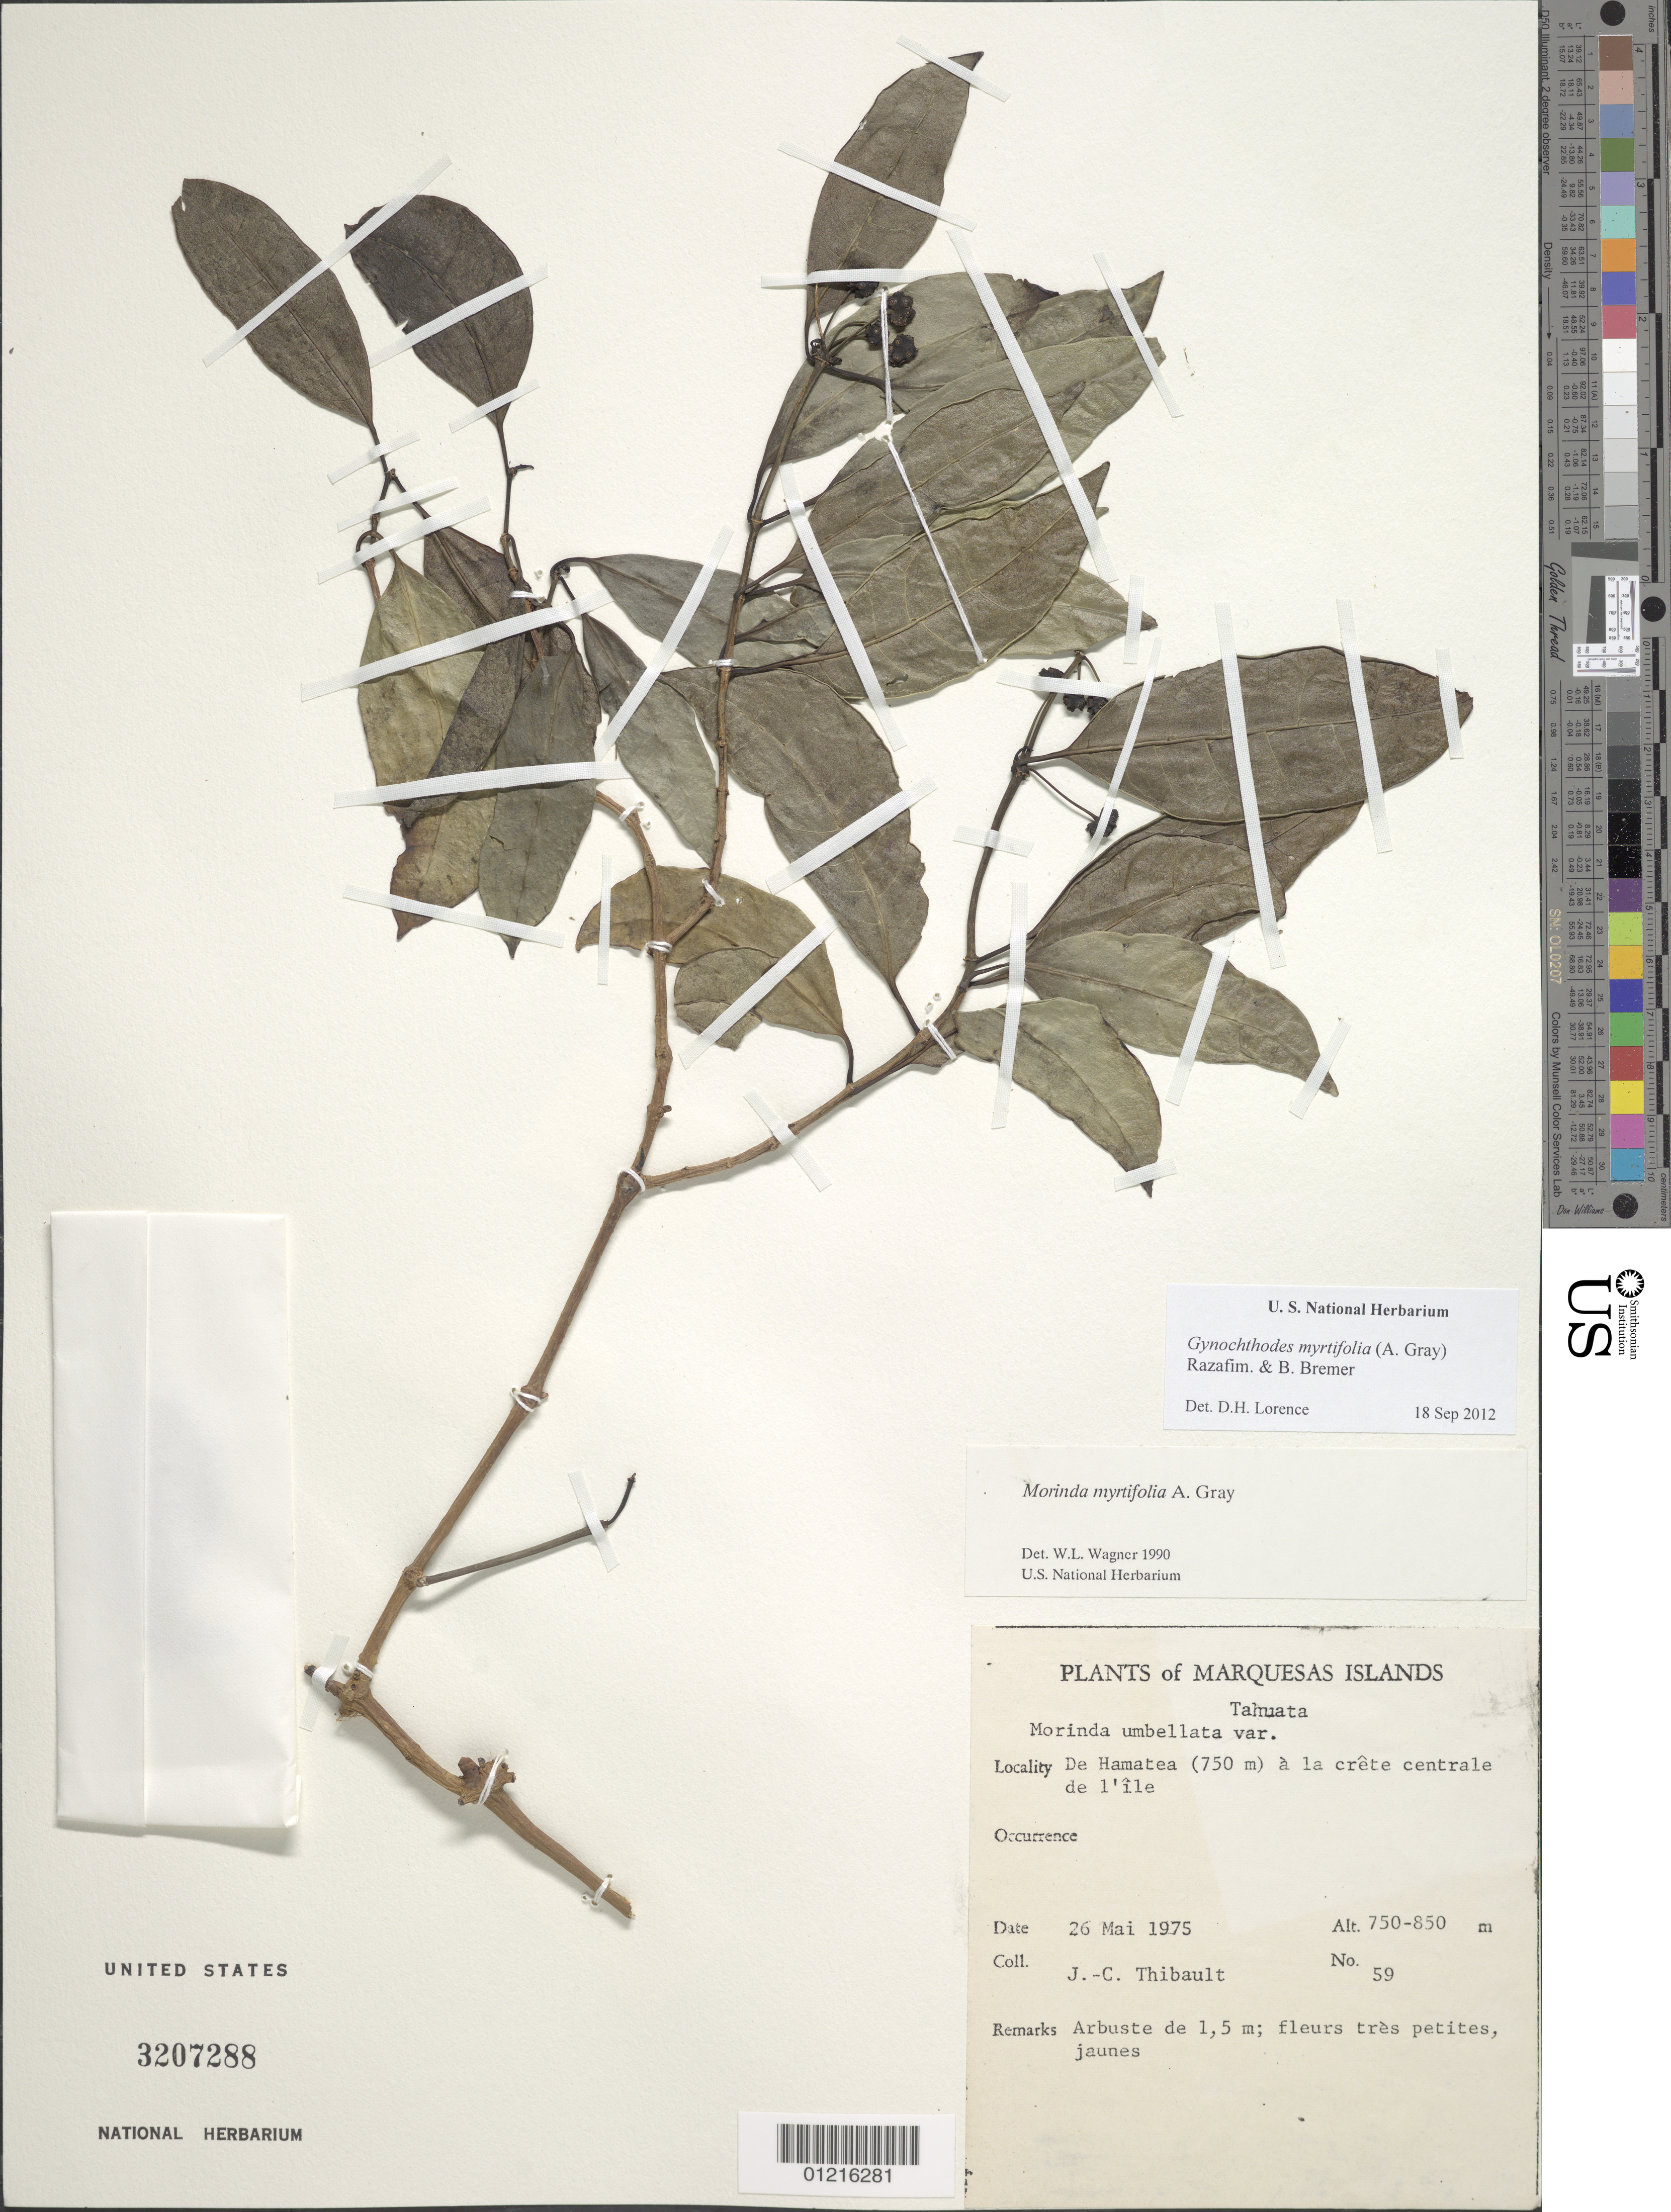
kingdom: Plantae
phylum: Tracheophyta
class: Magnoliopsida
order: Gentianales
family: Rubiaceae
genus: Gynochthodes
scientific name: Gynochthodes myrtifolia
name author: (A. Gray) Razafim. & B. Bremer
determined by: Lorence, David H., (PTBG), National Tropical Botanical Garden (UNITED STATES)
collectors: J. Thibault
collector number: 59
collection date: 1975-05-26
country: French Polynesia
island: Tahuata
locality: de Hamatea à la crête centrale de l'île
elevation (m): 750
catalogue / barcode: US 3207288